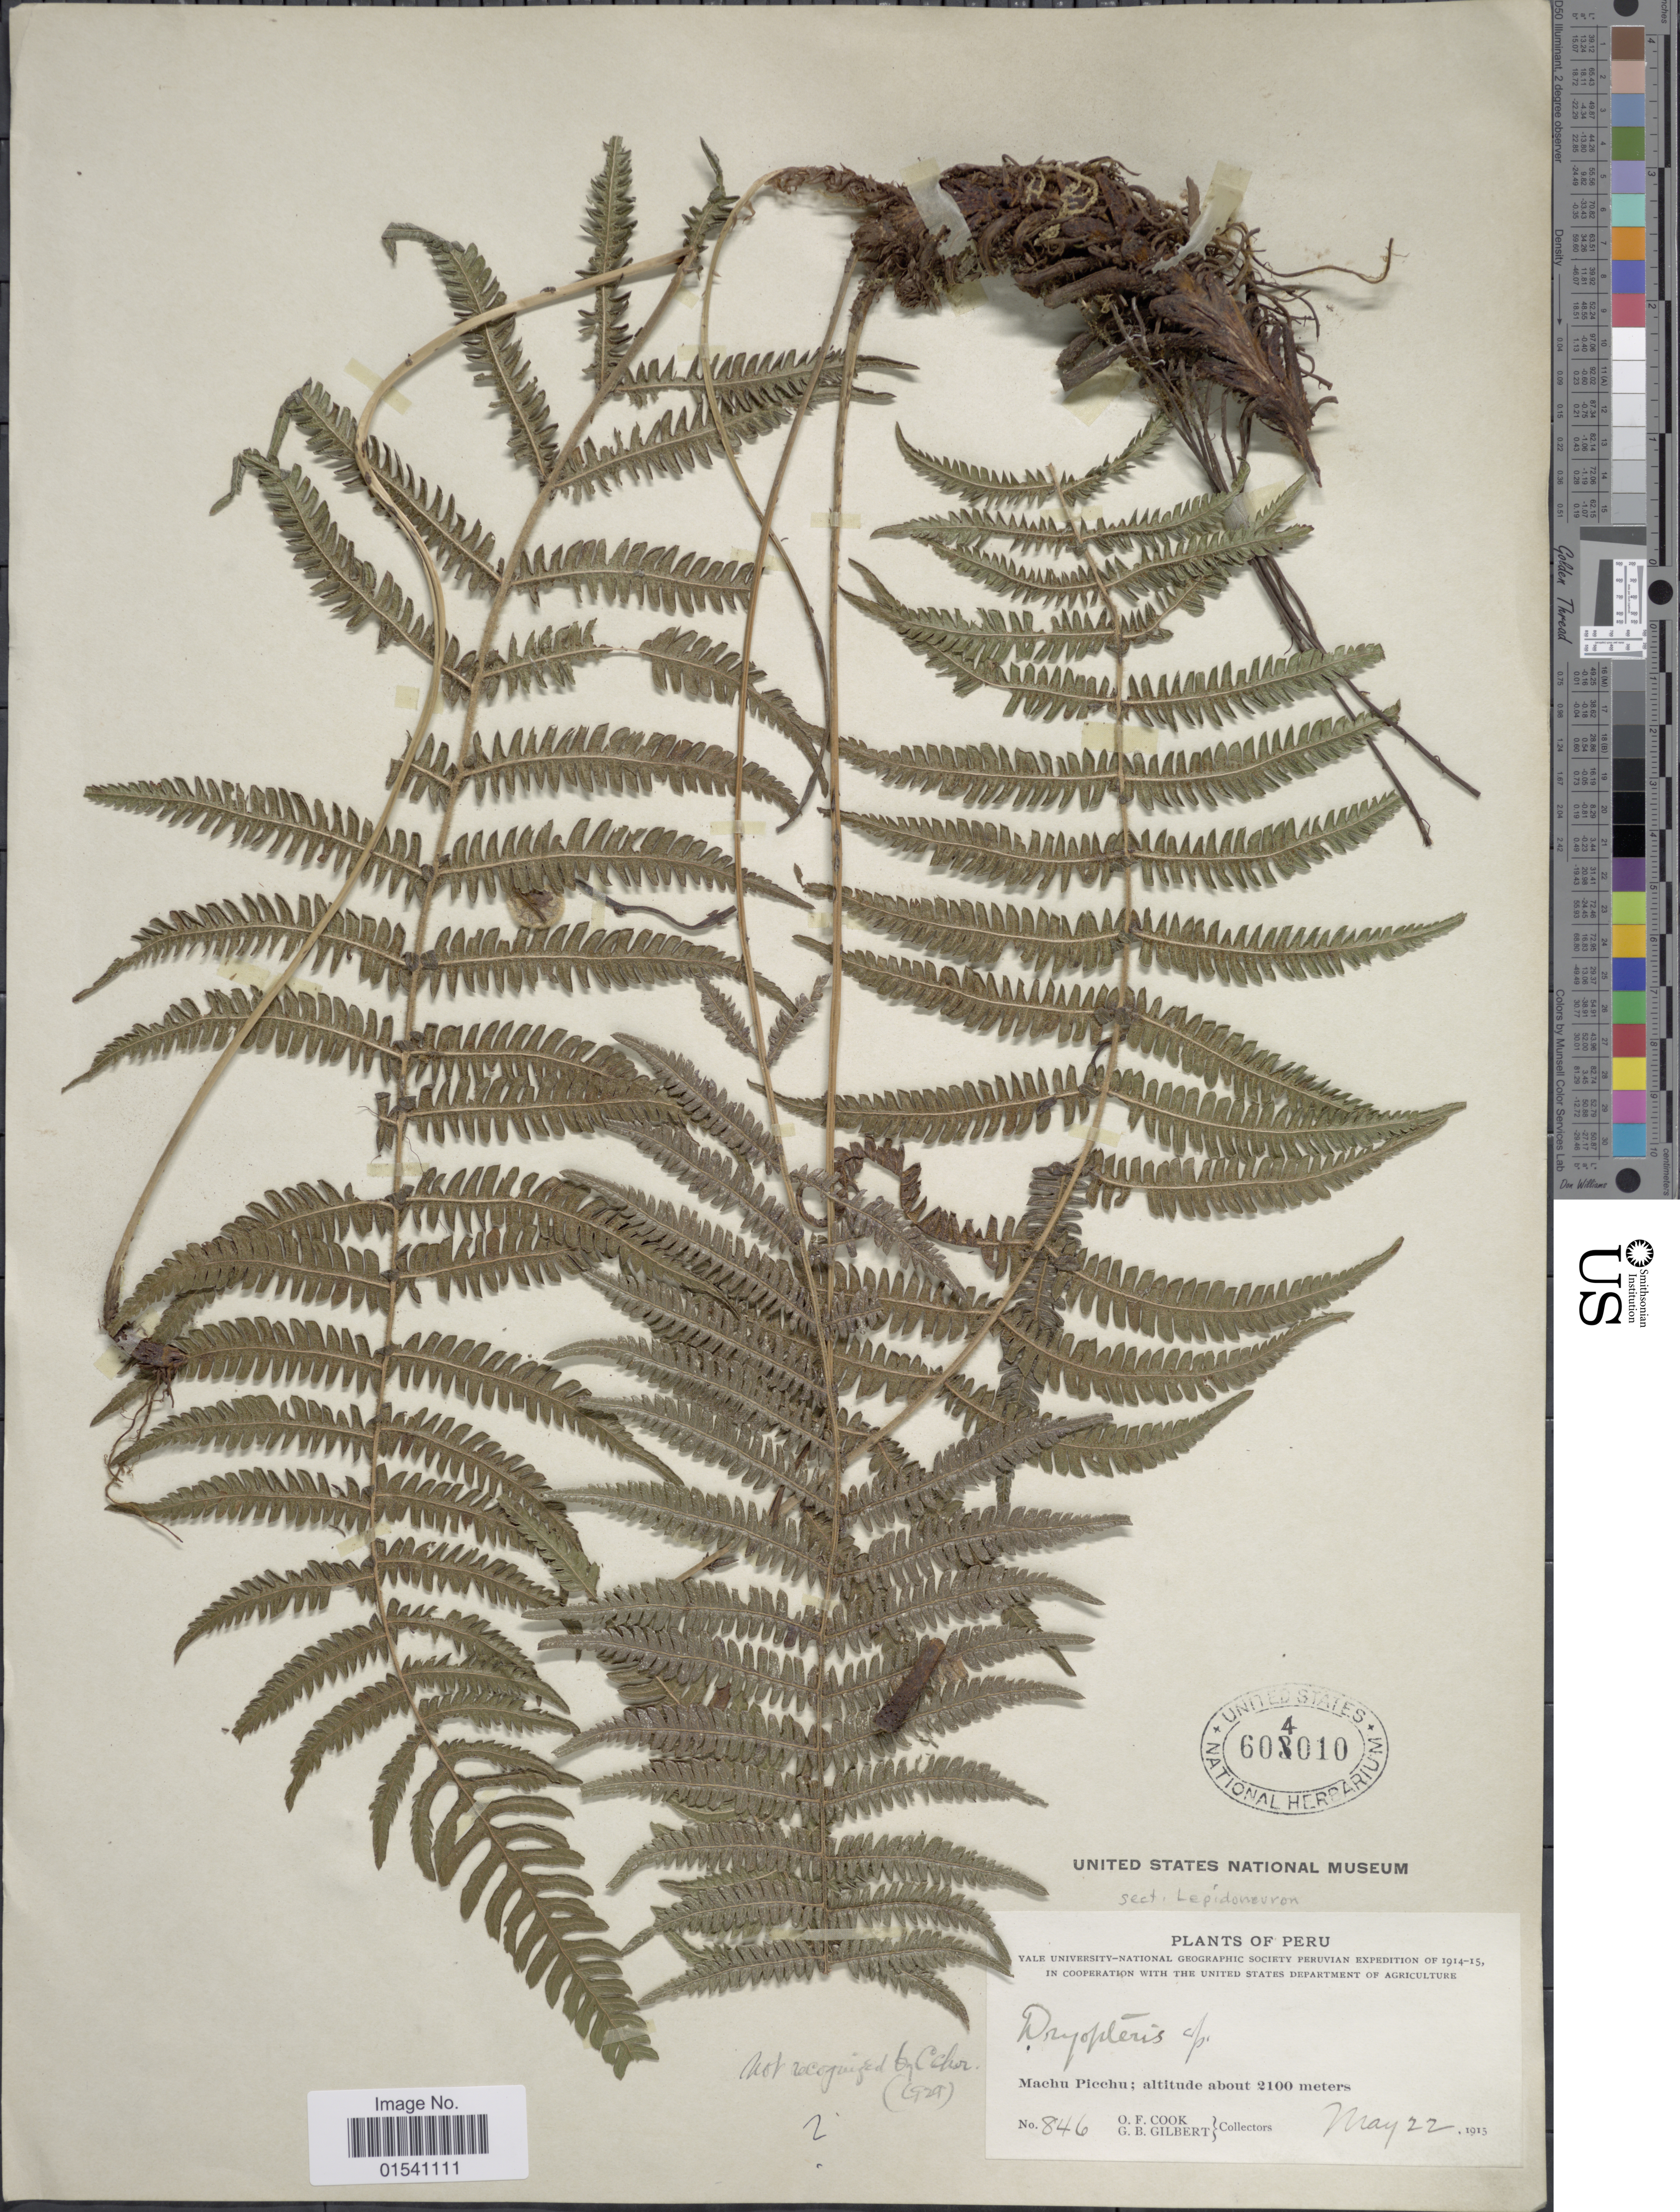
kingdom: Plantae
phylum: Tracheophyta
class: Polypodiopsida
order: Polypodiales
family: Thelypteridaceae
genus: Amauropelta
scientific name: Amauropelta sp.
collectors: O. F. Cook & G. B. Gilbert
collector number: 846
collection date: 1915-05-22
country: Peru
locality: Machu Picchu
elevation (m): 2100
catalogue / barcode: US 604010